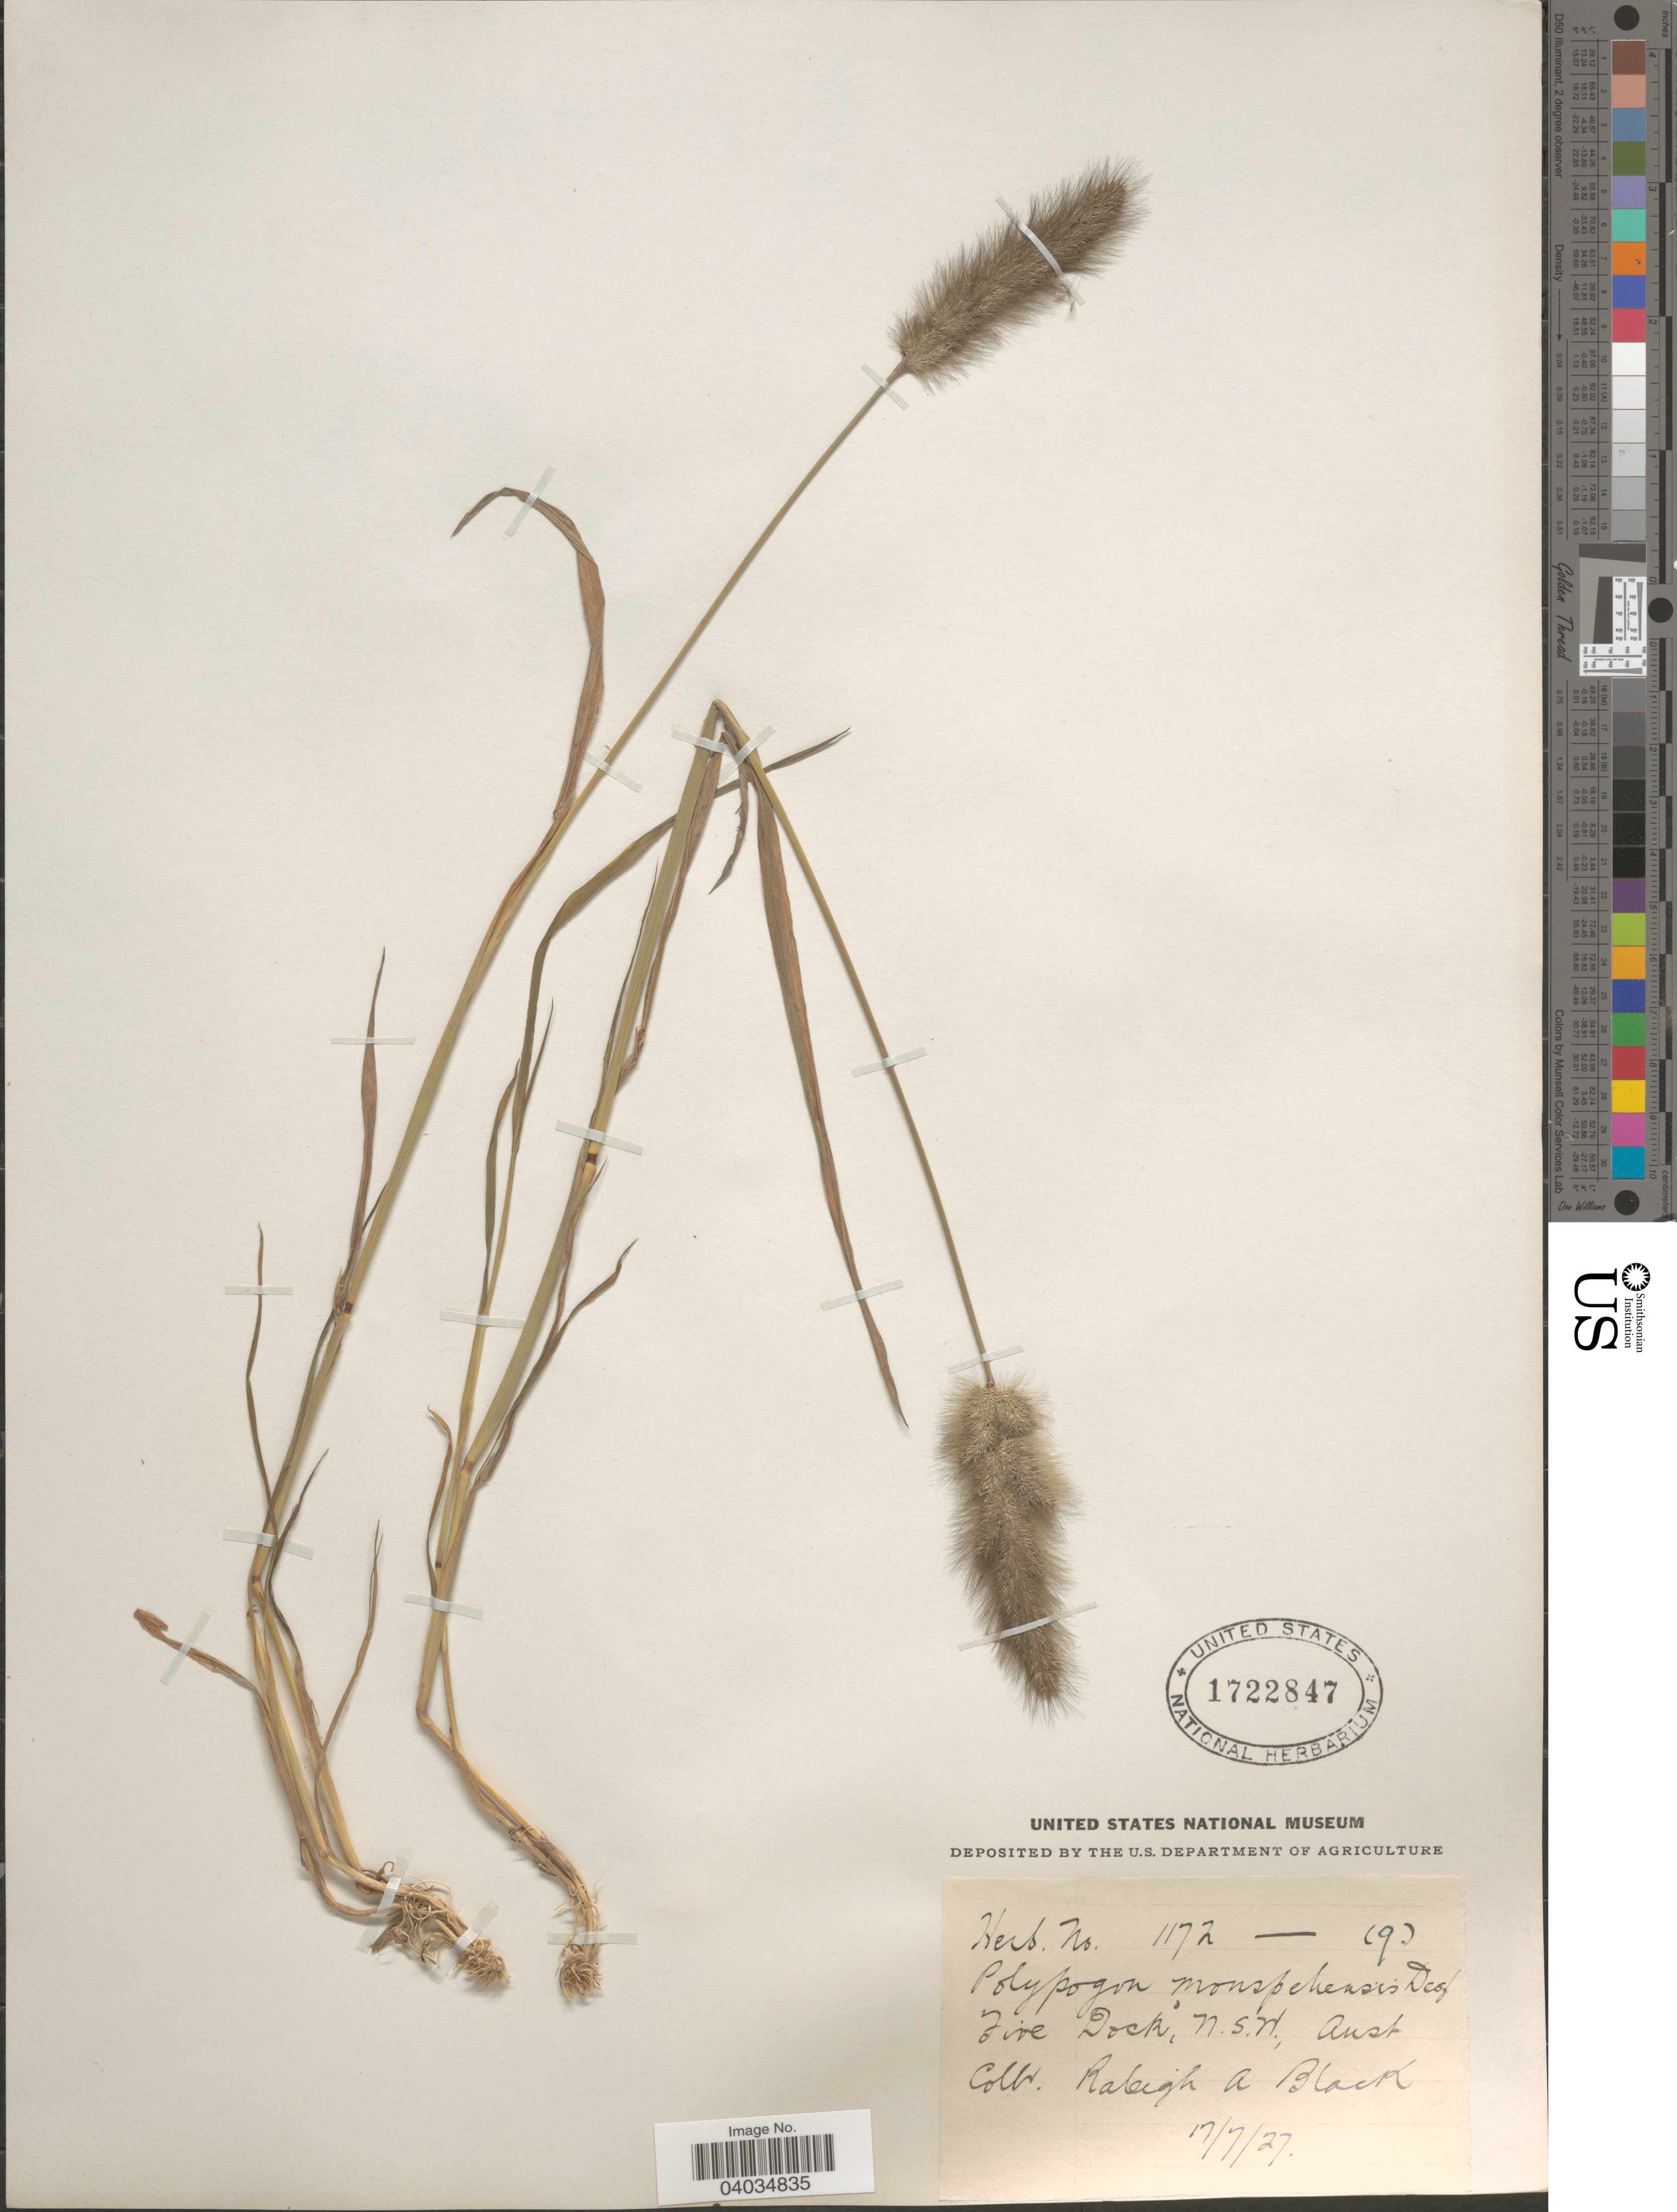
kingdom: Plantae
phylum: Tracheophyta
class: Liliopsida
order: Poales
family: Poaceae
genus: Polypogon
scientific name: Polypogon monspeliensis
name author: (L.) Desf.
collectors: R. A. Black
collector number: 1172 - (9)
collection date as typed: Transcribed d/m/y: 17/7/27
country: Australia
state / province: Victoria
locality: Five Dock.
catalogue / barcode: US 1722847